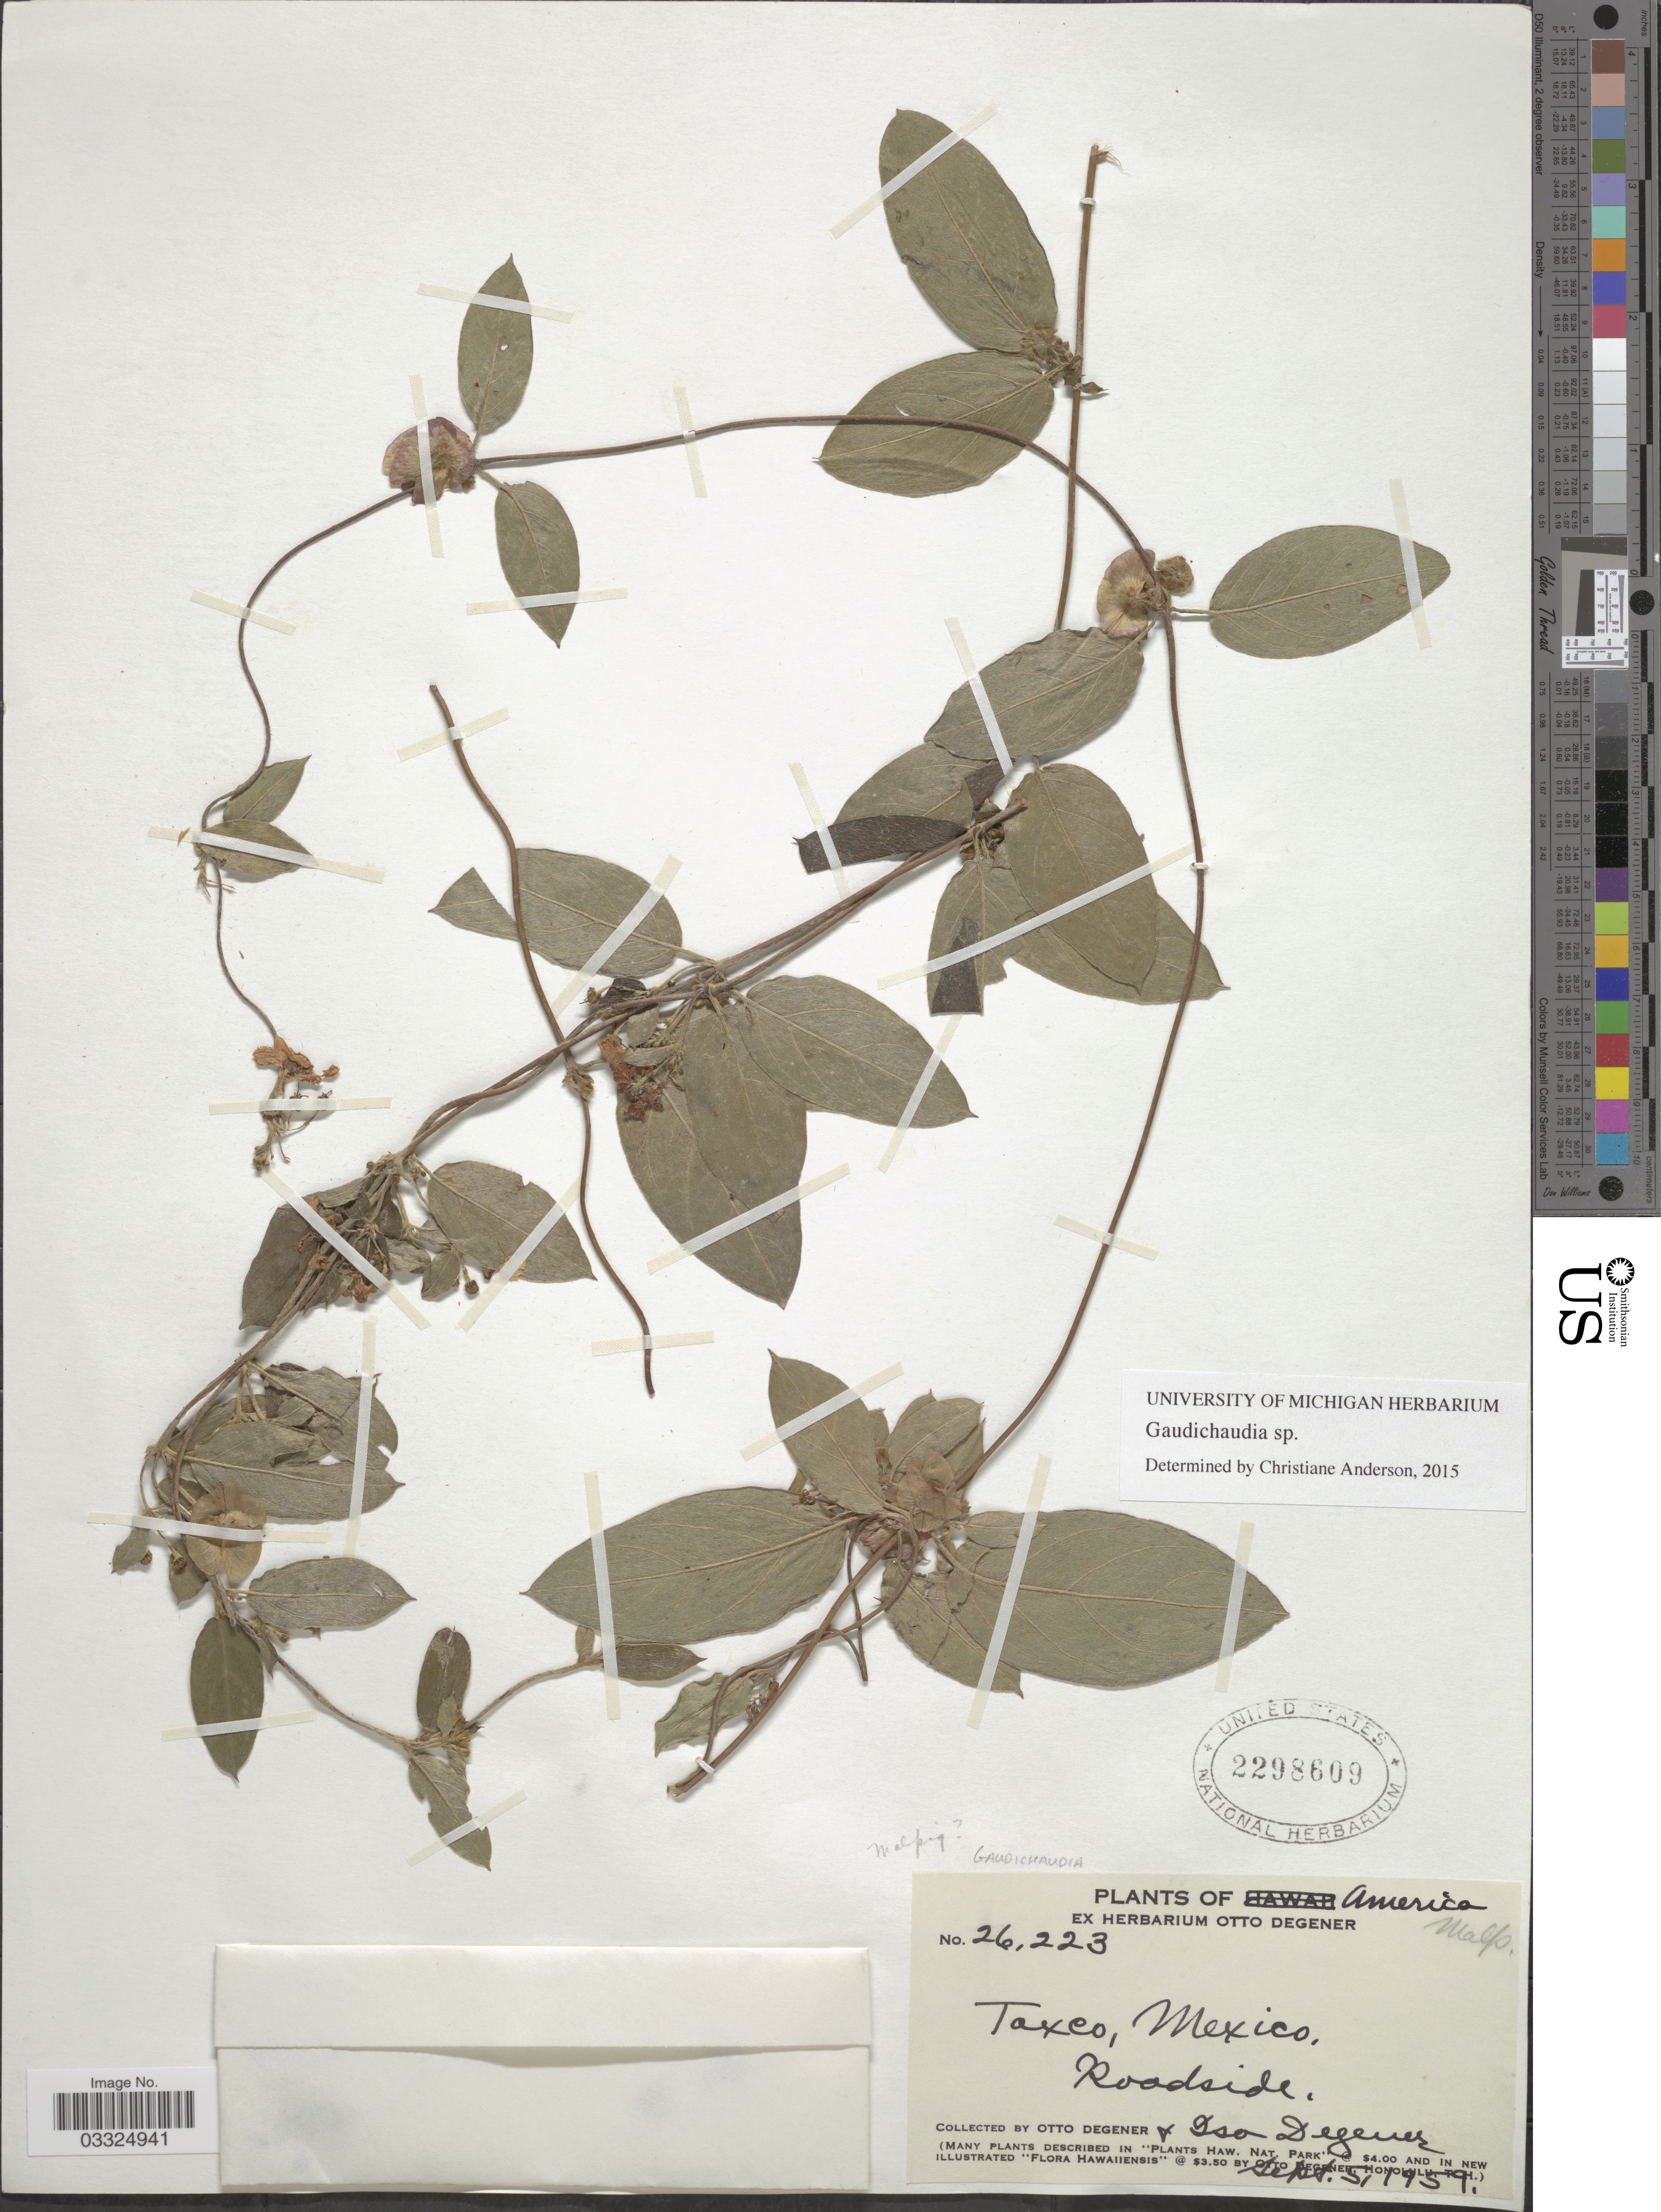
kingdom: Plantae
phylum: Tracheophyta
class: Magnoliopsida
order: Malpighiales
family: Malpighiaceae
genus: Gaudichaudia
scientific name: Gaudichaudia sp.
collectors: O. Degener & I. Degener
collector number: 26223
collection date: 1959-09-05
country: Mexico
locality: Taxco. Roadside.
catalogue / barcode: US 2298609